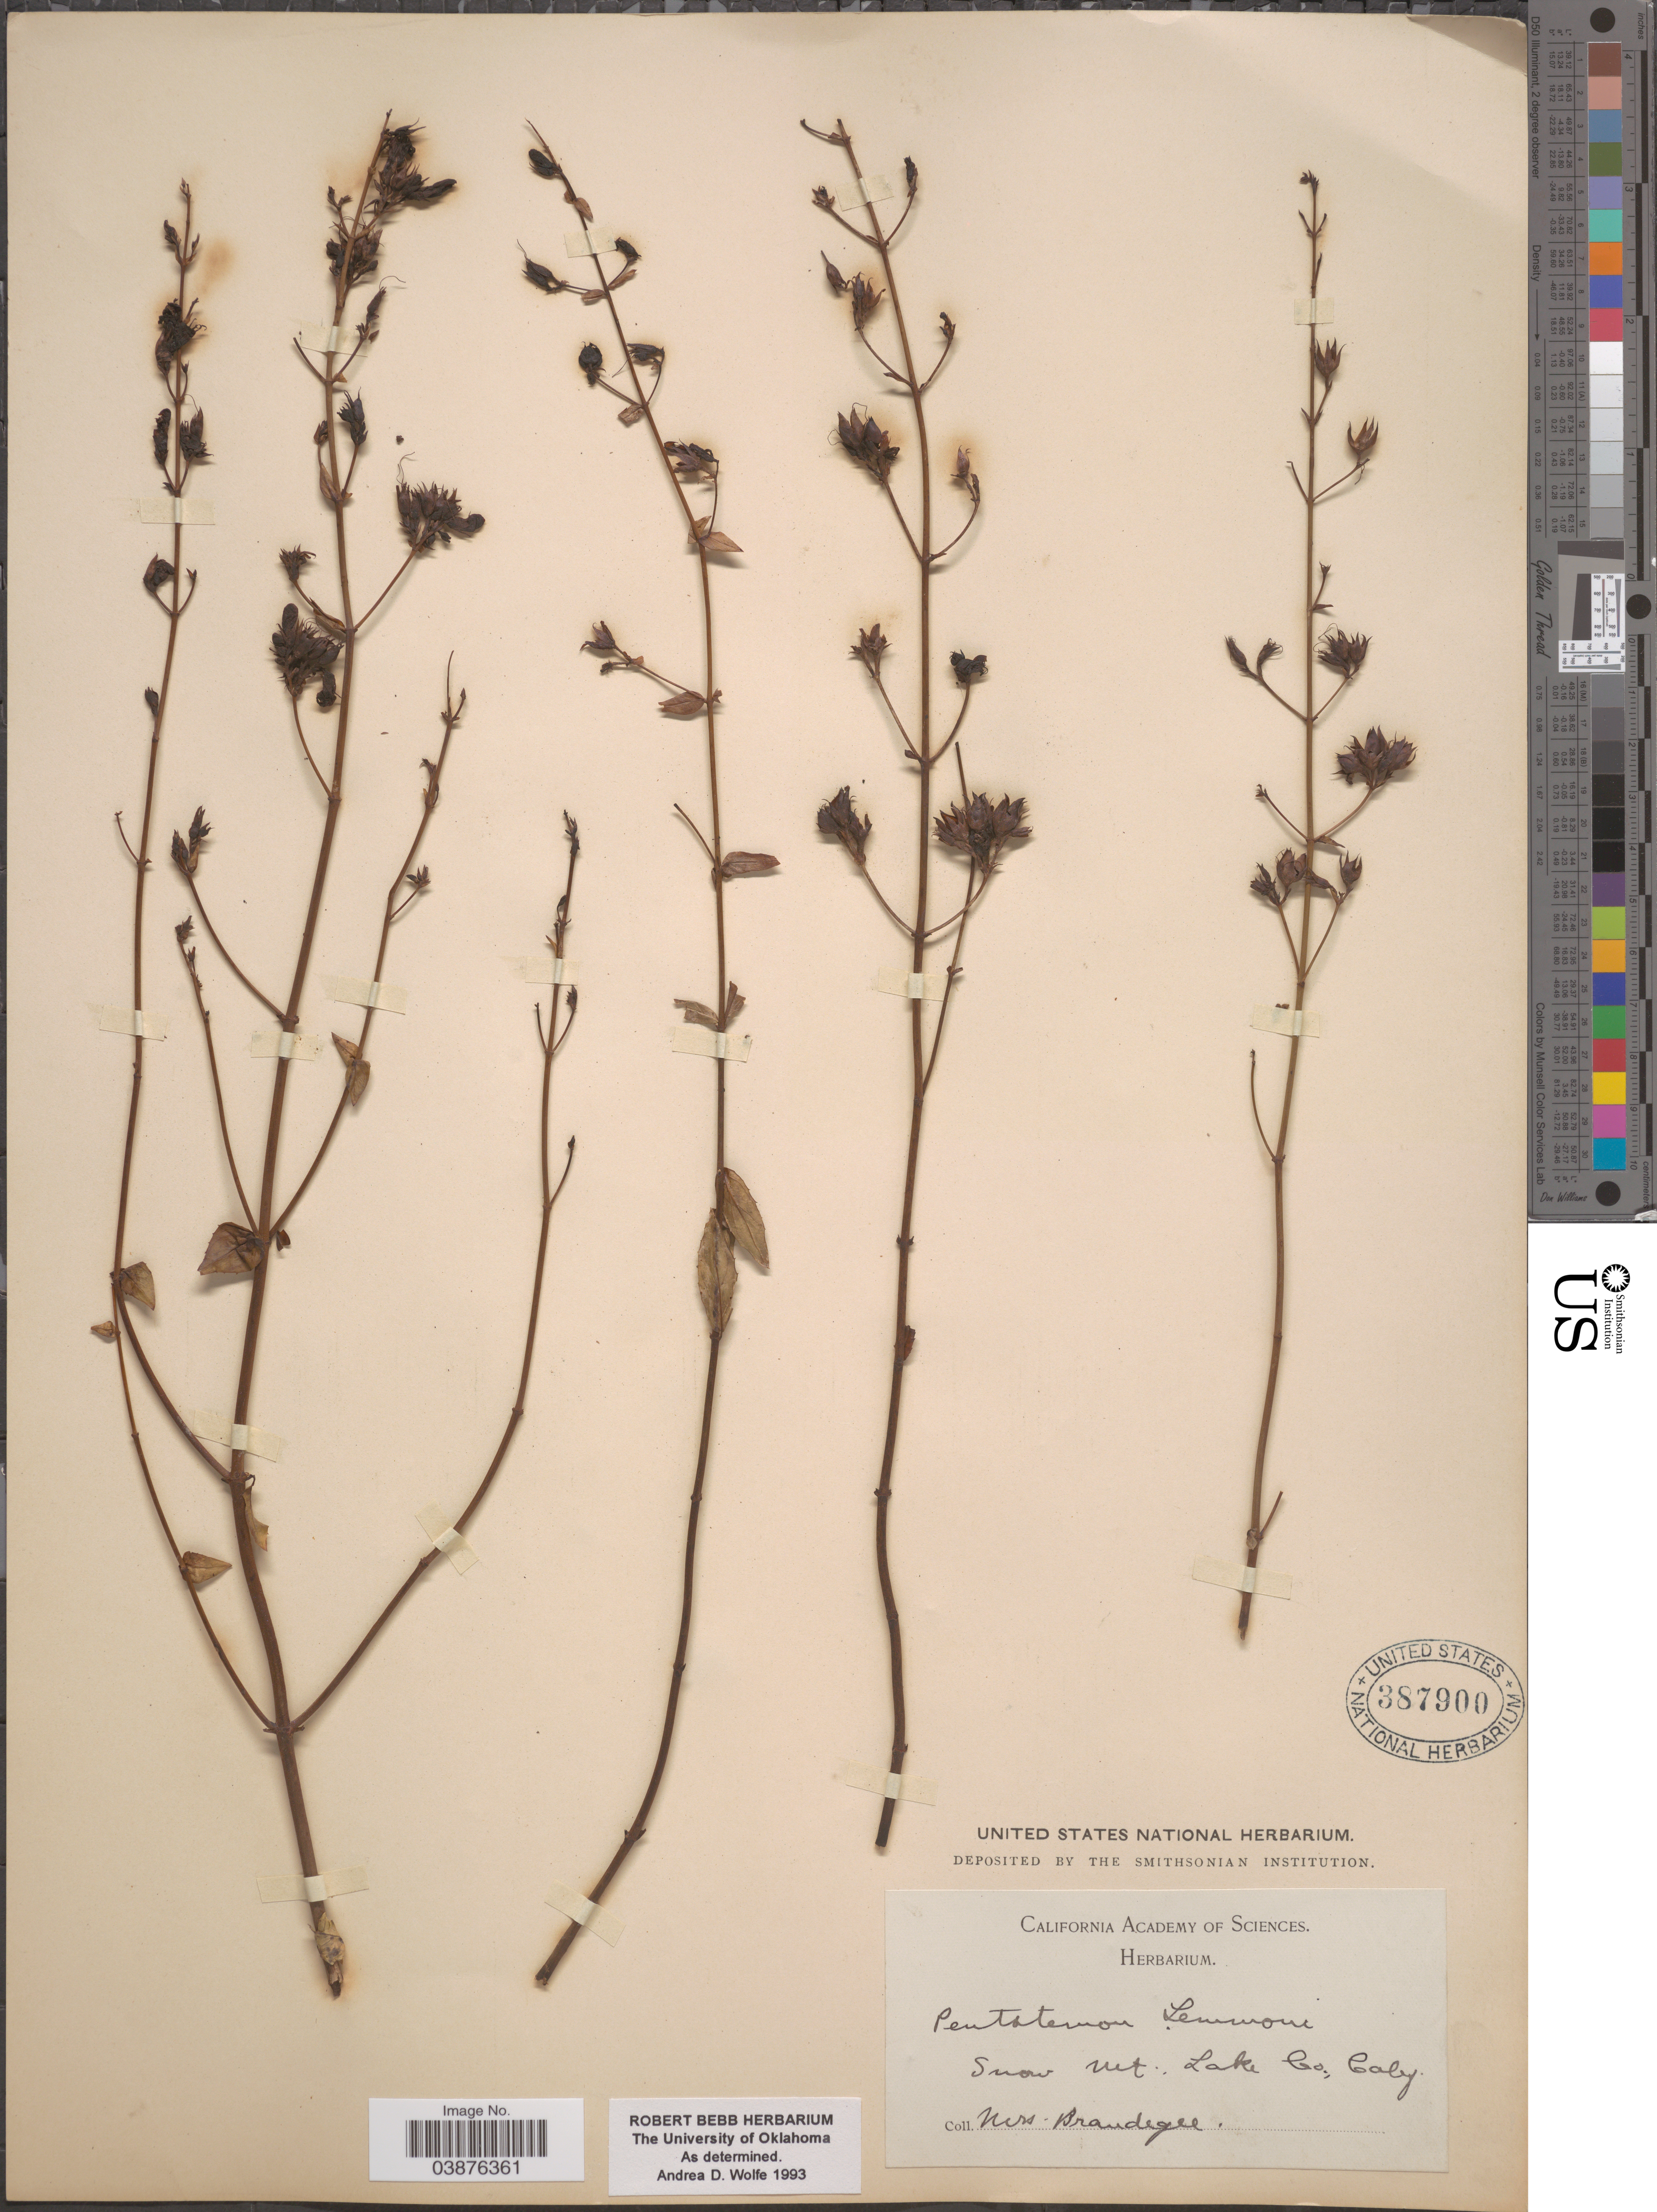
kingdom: Plantae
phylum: Tracheophyta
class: Magnoliopsida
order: Lamiales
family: Plantaginaceae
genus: Penstemon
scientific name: Penstemon lemmonii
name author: A. Gray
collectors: M. K. Brandegee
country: United States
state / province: California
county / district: Lake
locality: Snow Mt. Lake Co.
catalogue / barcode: US 387900